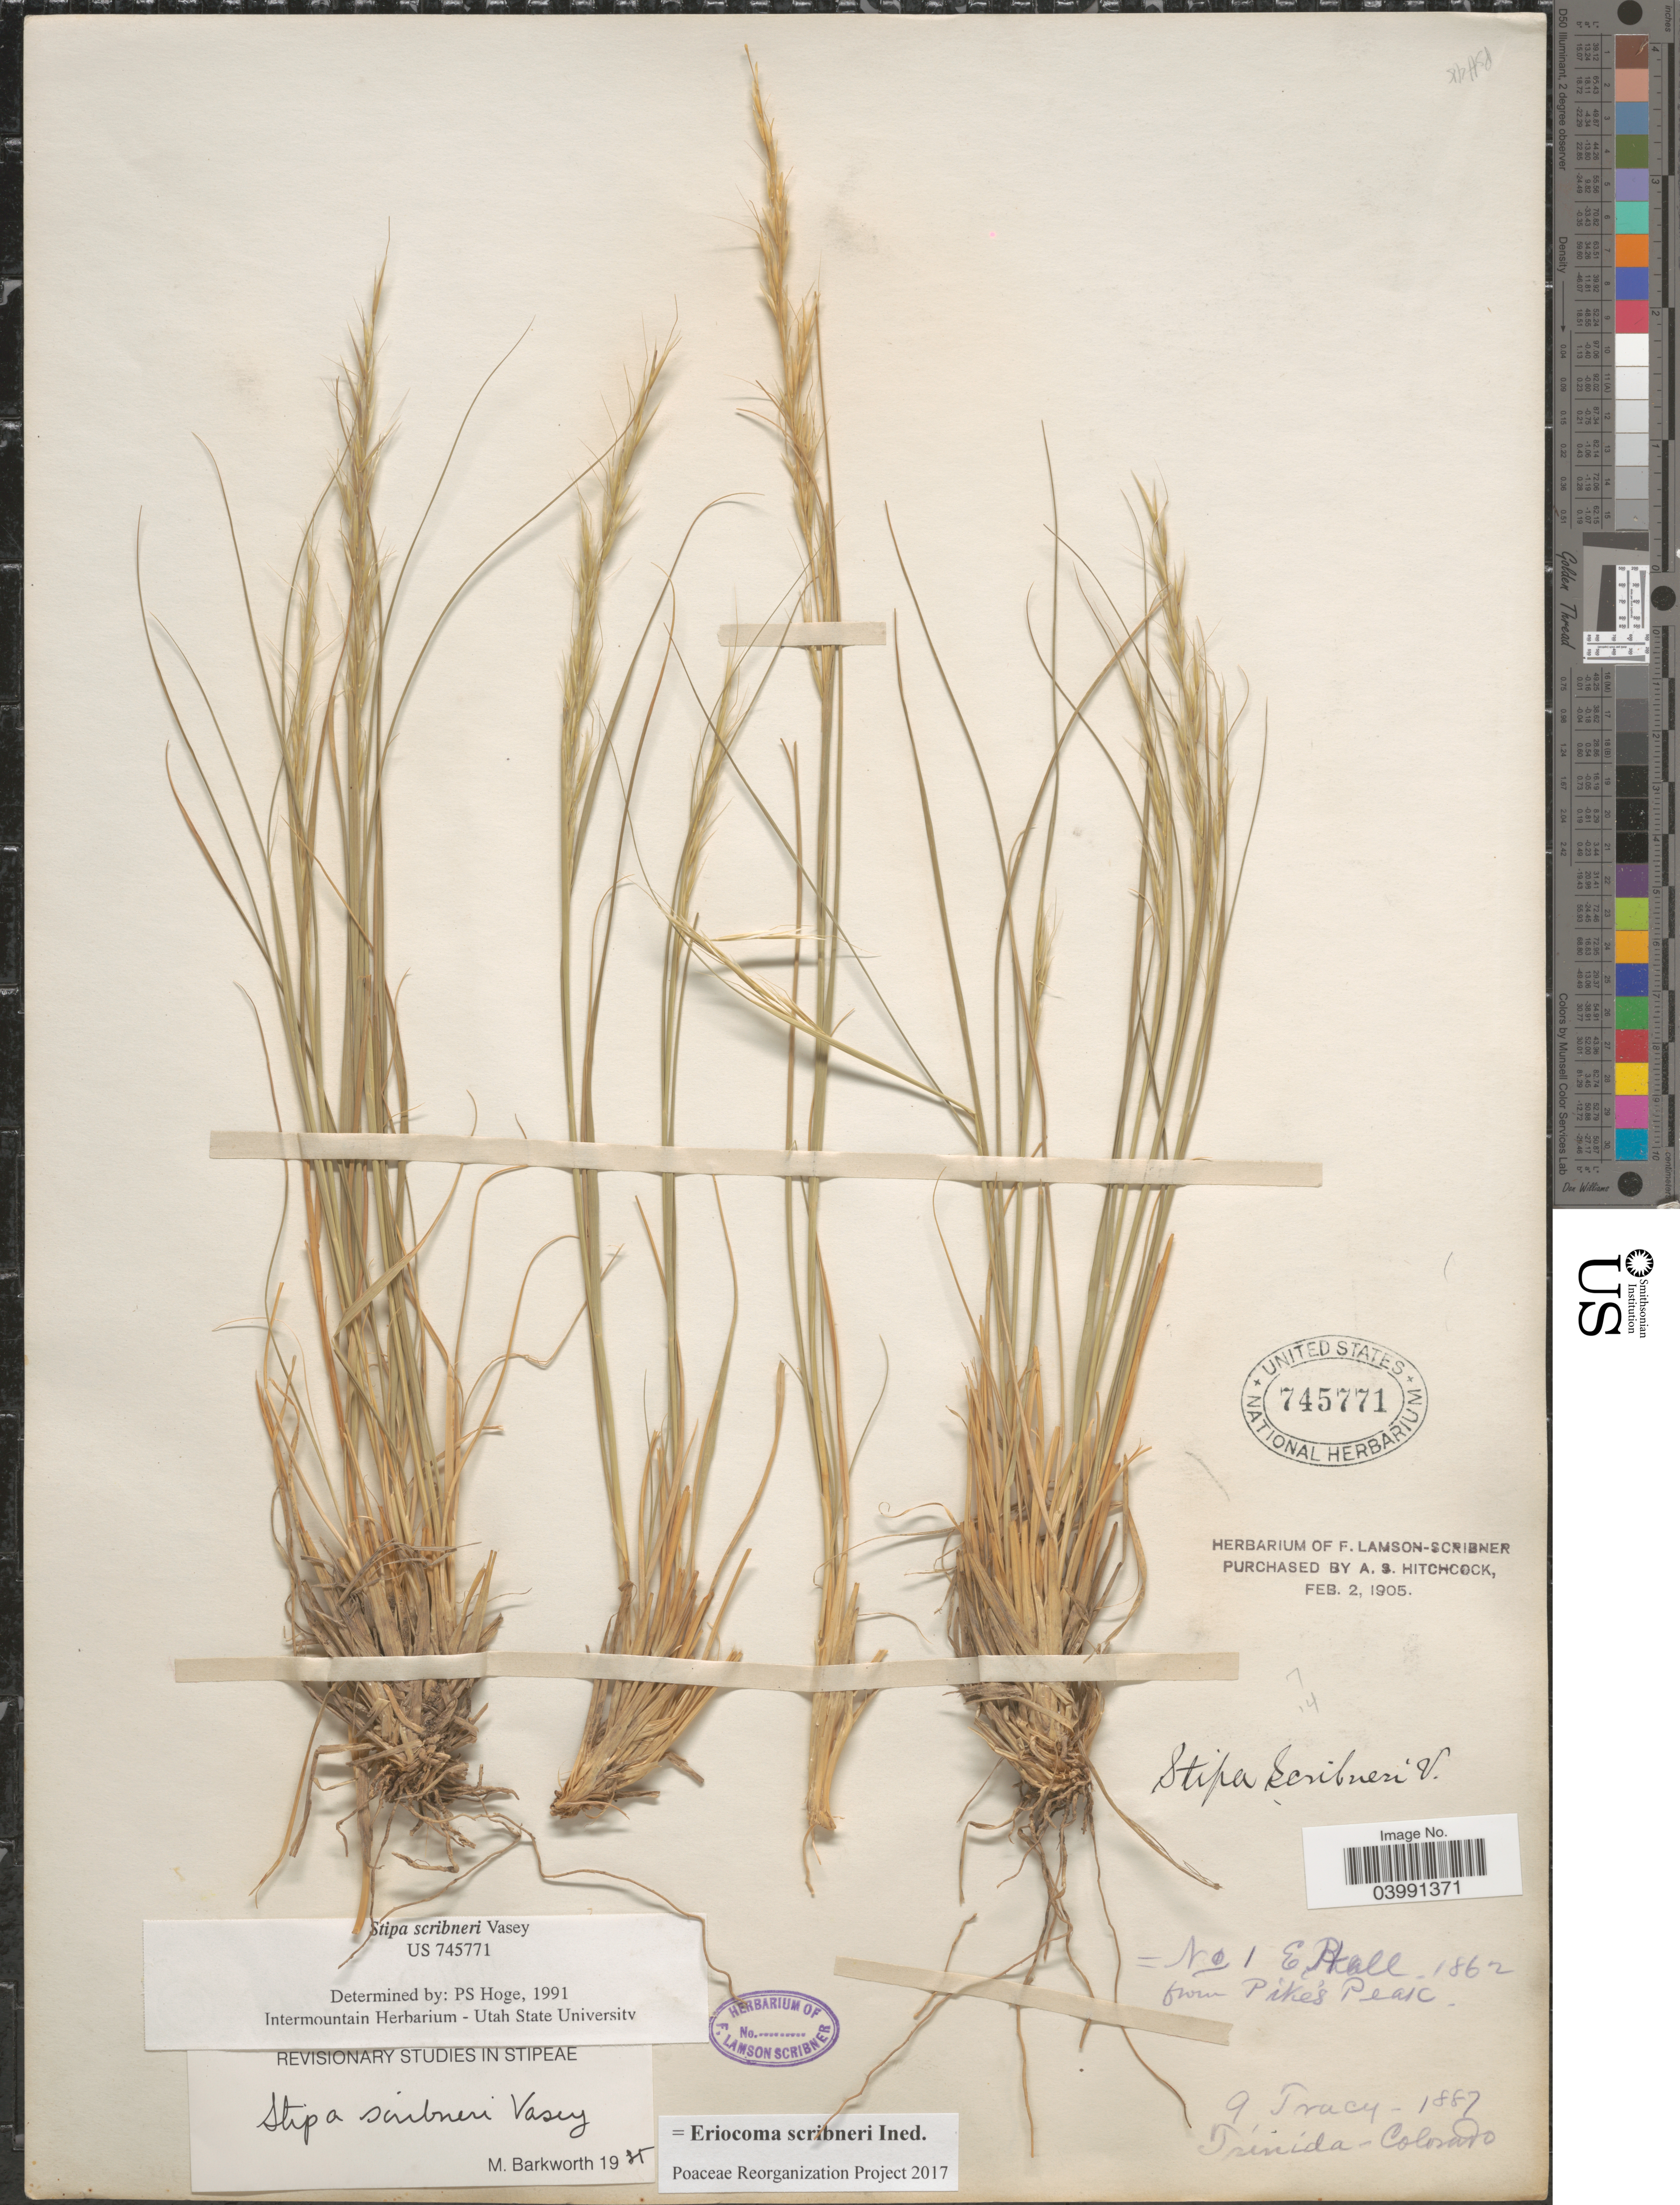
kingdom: Plantae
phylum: Tracheophyta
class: Liliopsida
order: Poales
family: Poaceae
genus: Eriocoma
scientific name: Eriocoma scribneri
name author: (Vasey) Romasch.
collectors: E. Hall & -. Tracy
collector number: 1/9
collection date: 1862/1887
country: United States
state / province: Colorado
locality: Pikes Peak. Trinida.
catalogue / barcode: US 745771